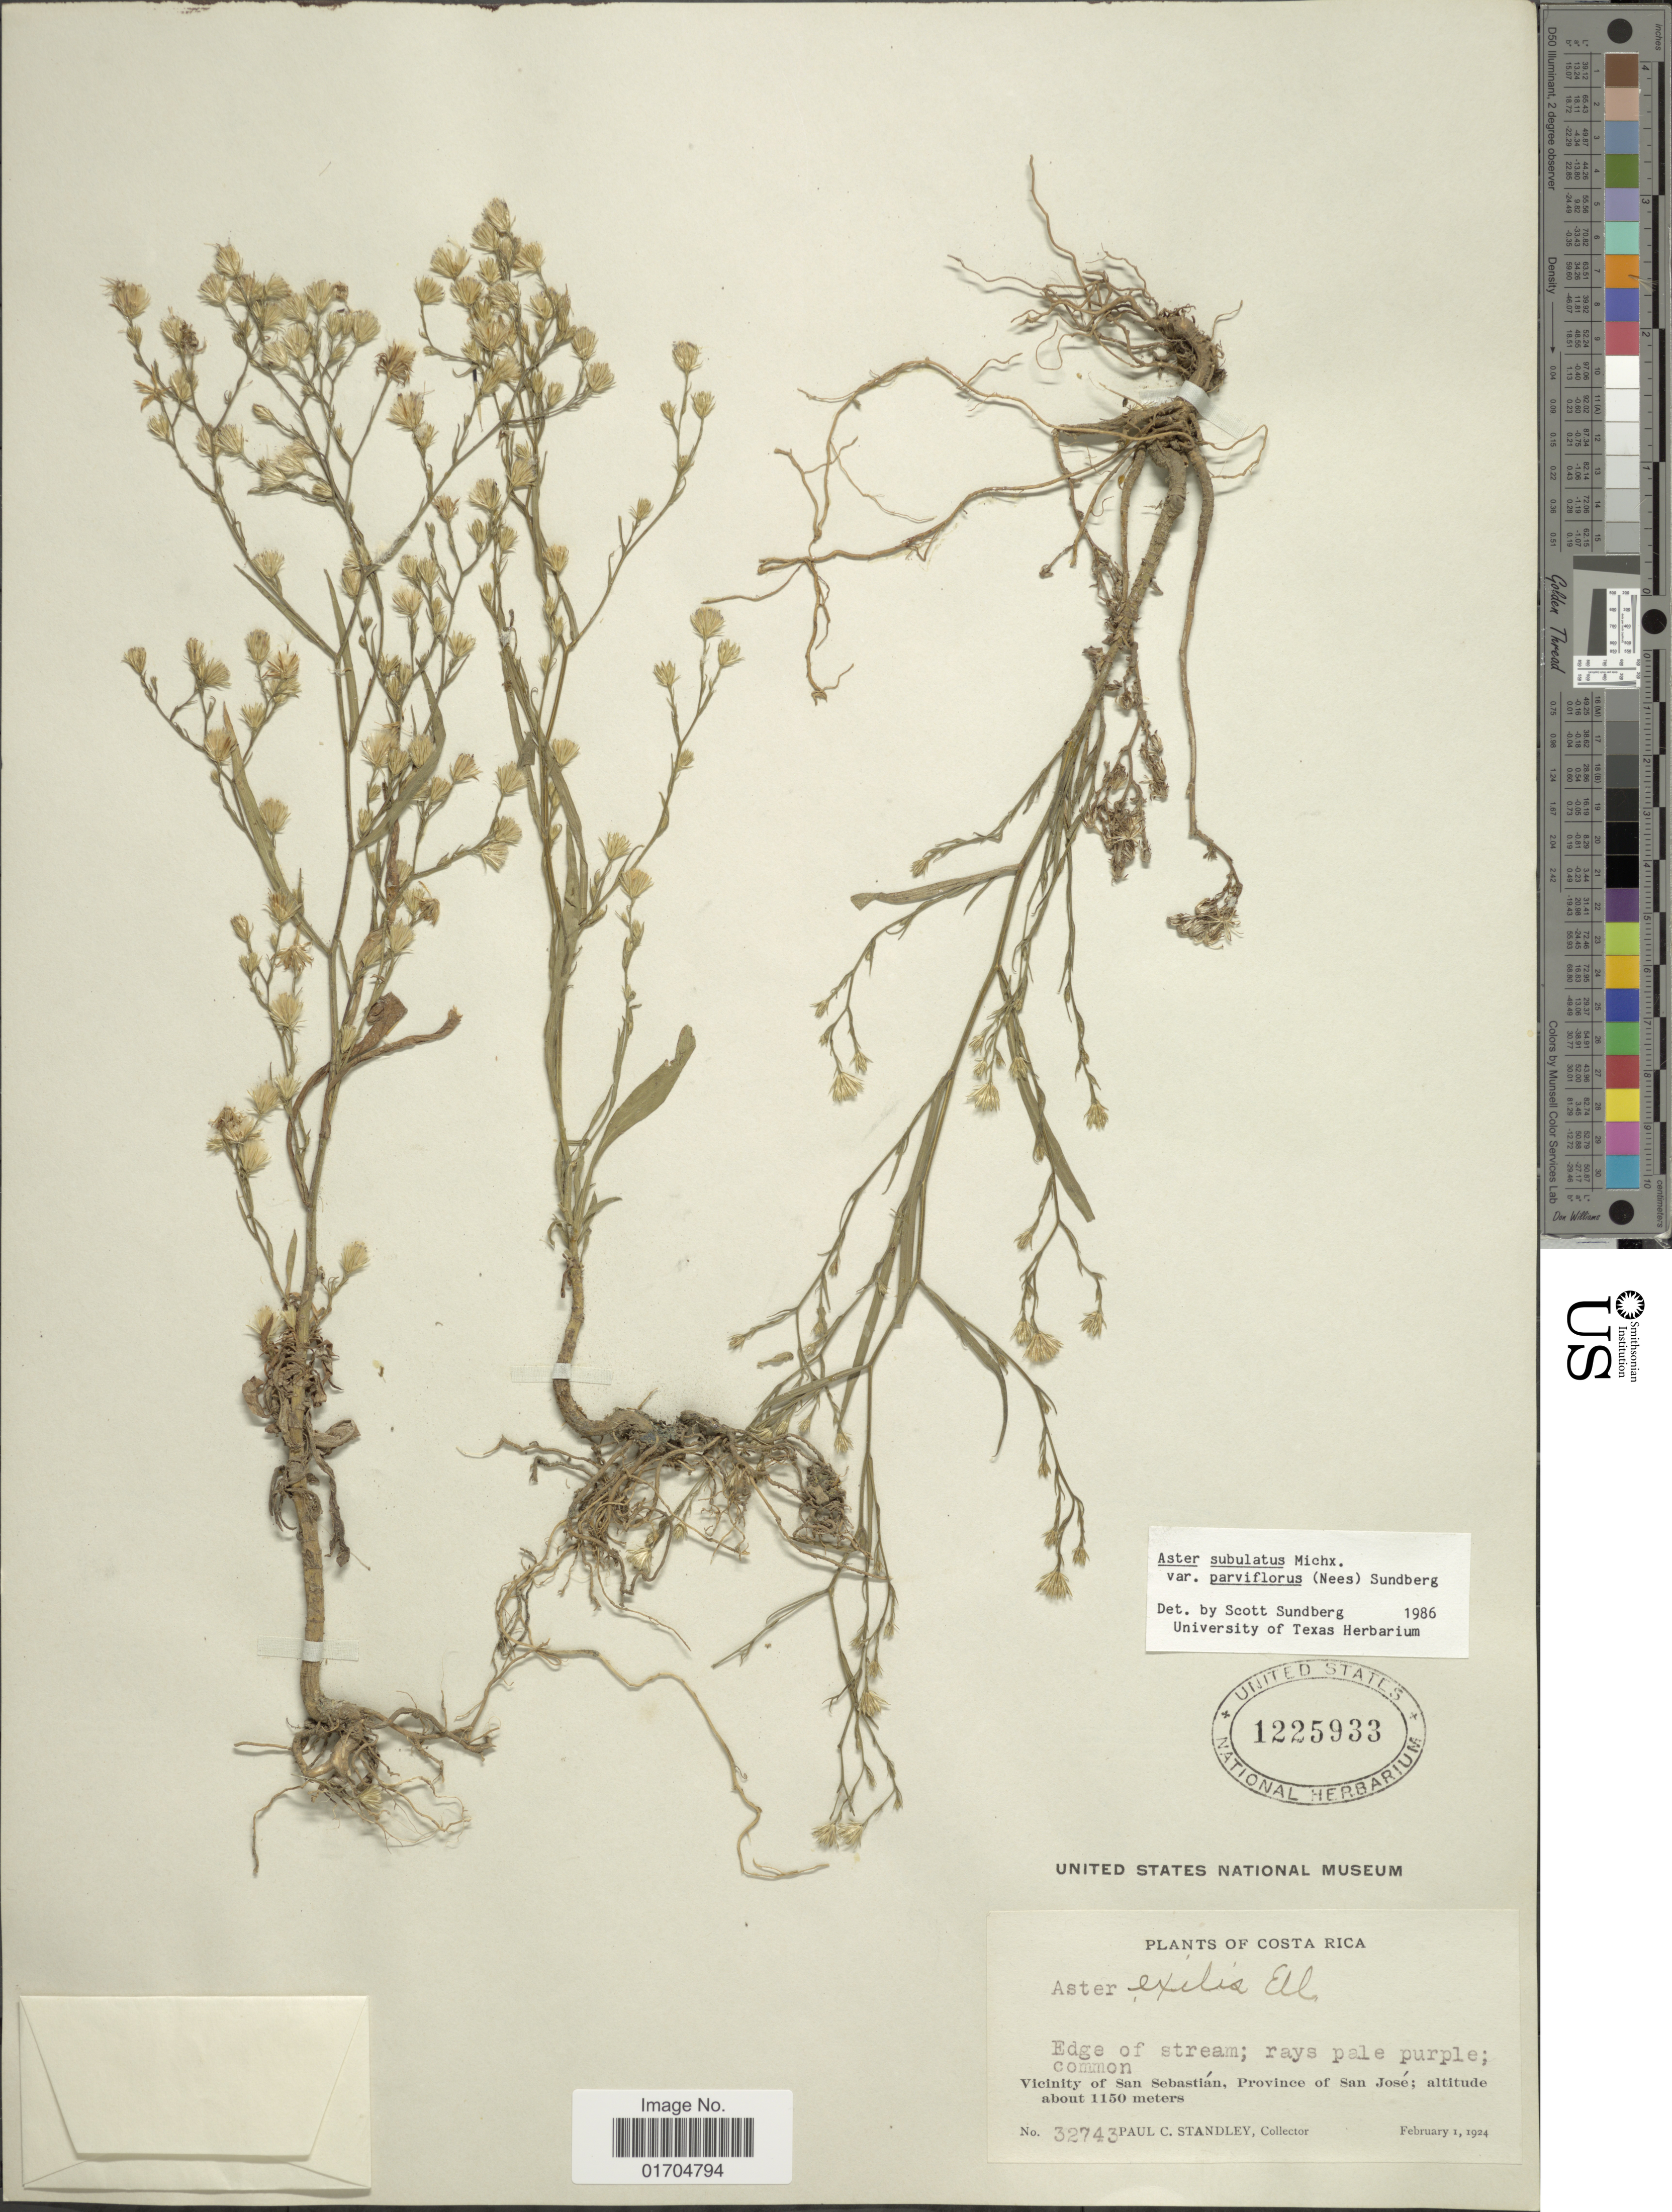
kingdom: Plantae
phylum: Tracheophyta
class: Magnoliopsida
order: Asterales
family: Asteraceae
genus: Symphyotrichum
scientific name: Symphyotrichum subulatum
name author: (Michx.) G.L. Nesom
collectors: P. C. Standley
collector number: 32743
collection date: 1924-02-01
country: Costa Rica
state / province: San José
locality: Vicinity of San Sebastián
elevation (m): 1150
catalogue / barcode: US 1225933